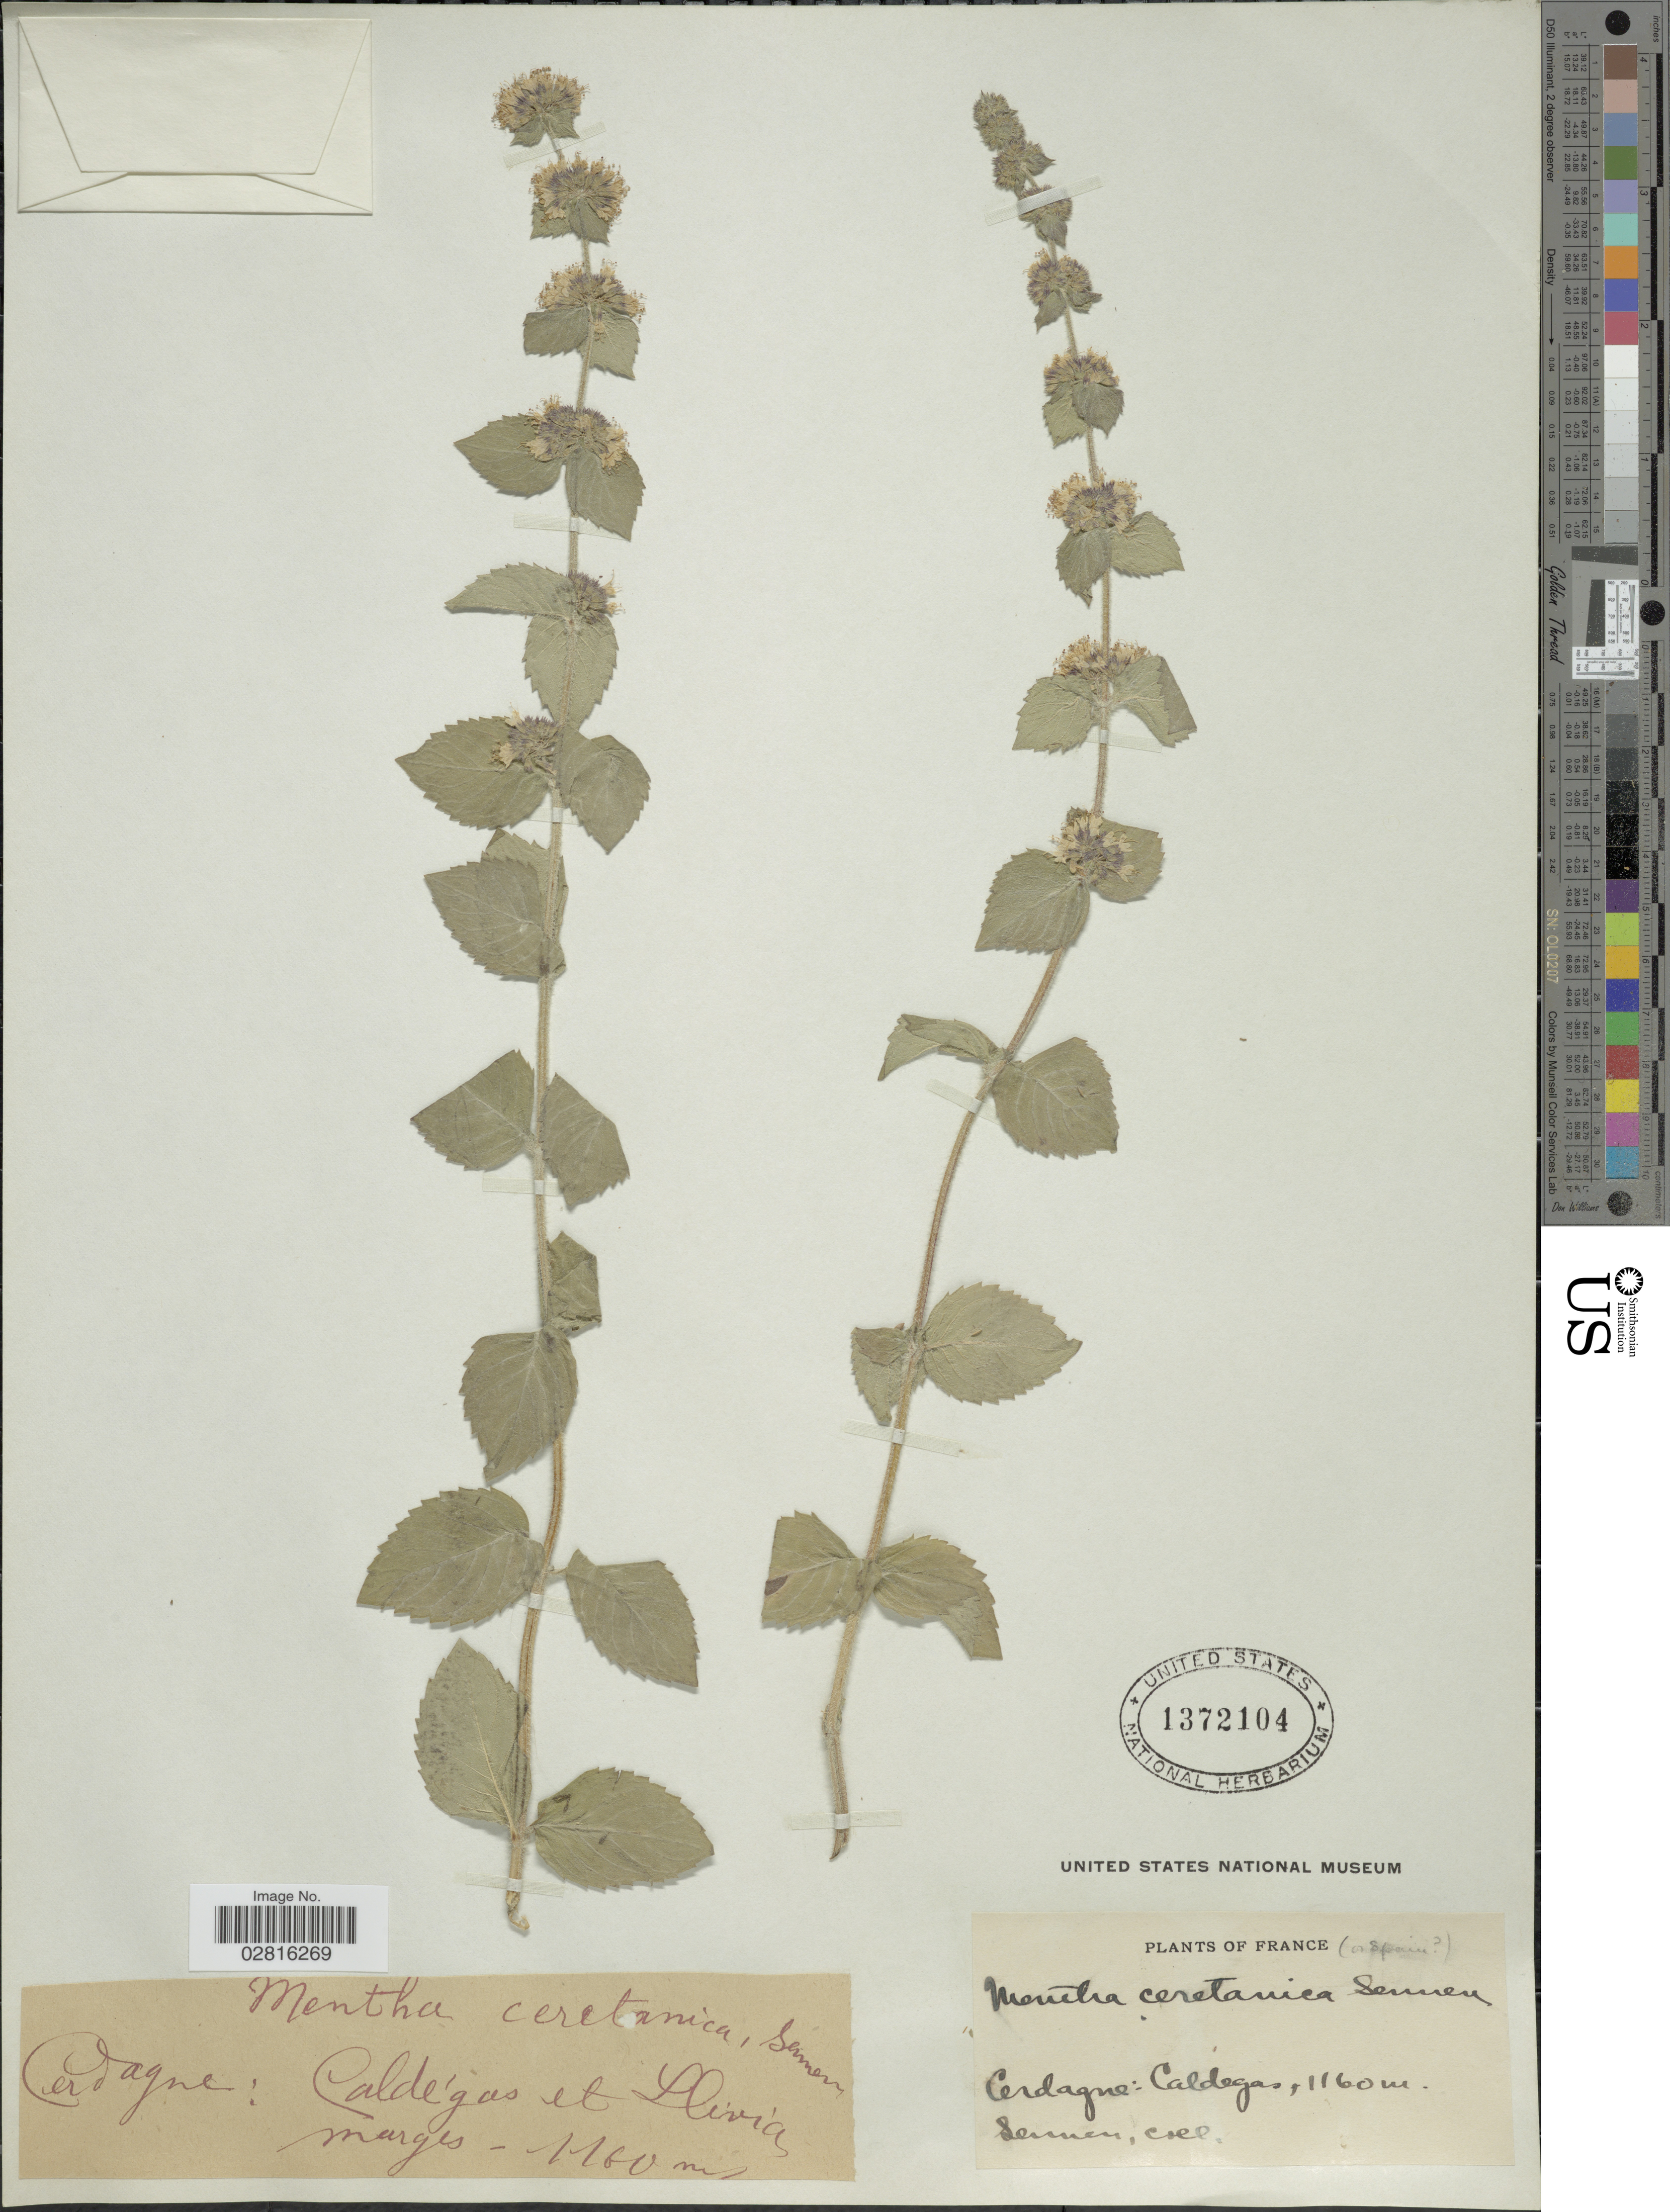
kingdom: Plantae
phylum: Tracheophyta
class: Magnoliopsida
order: Lamiales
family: Lamiaceae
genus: Mentha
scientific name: Mentha x ceretanica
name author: Sennen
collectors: E. Sennen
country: Spain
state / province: Islas Baleares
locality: Cerdagne: Caldegas et Llivia.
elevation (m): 1160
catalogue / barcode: US 1372104